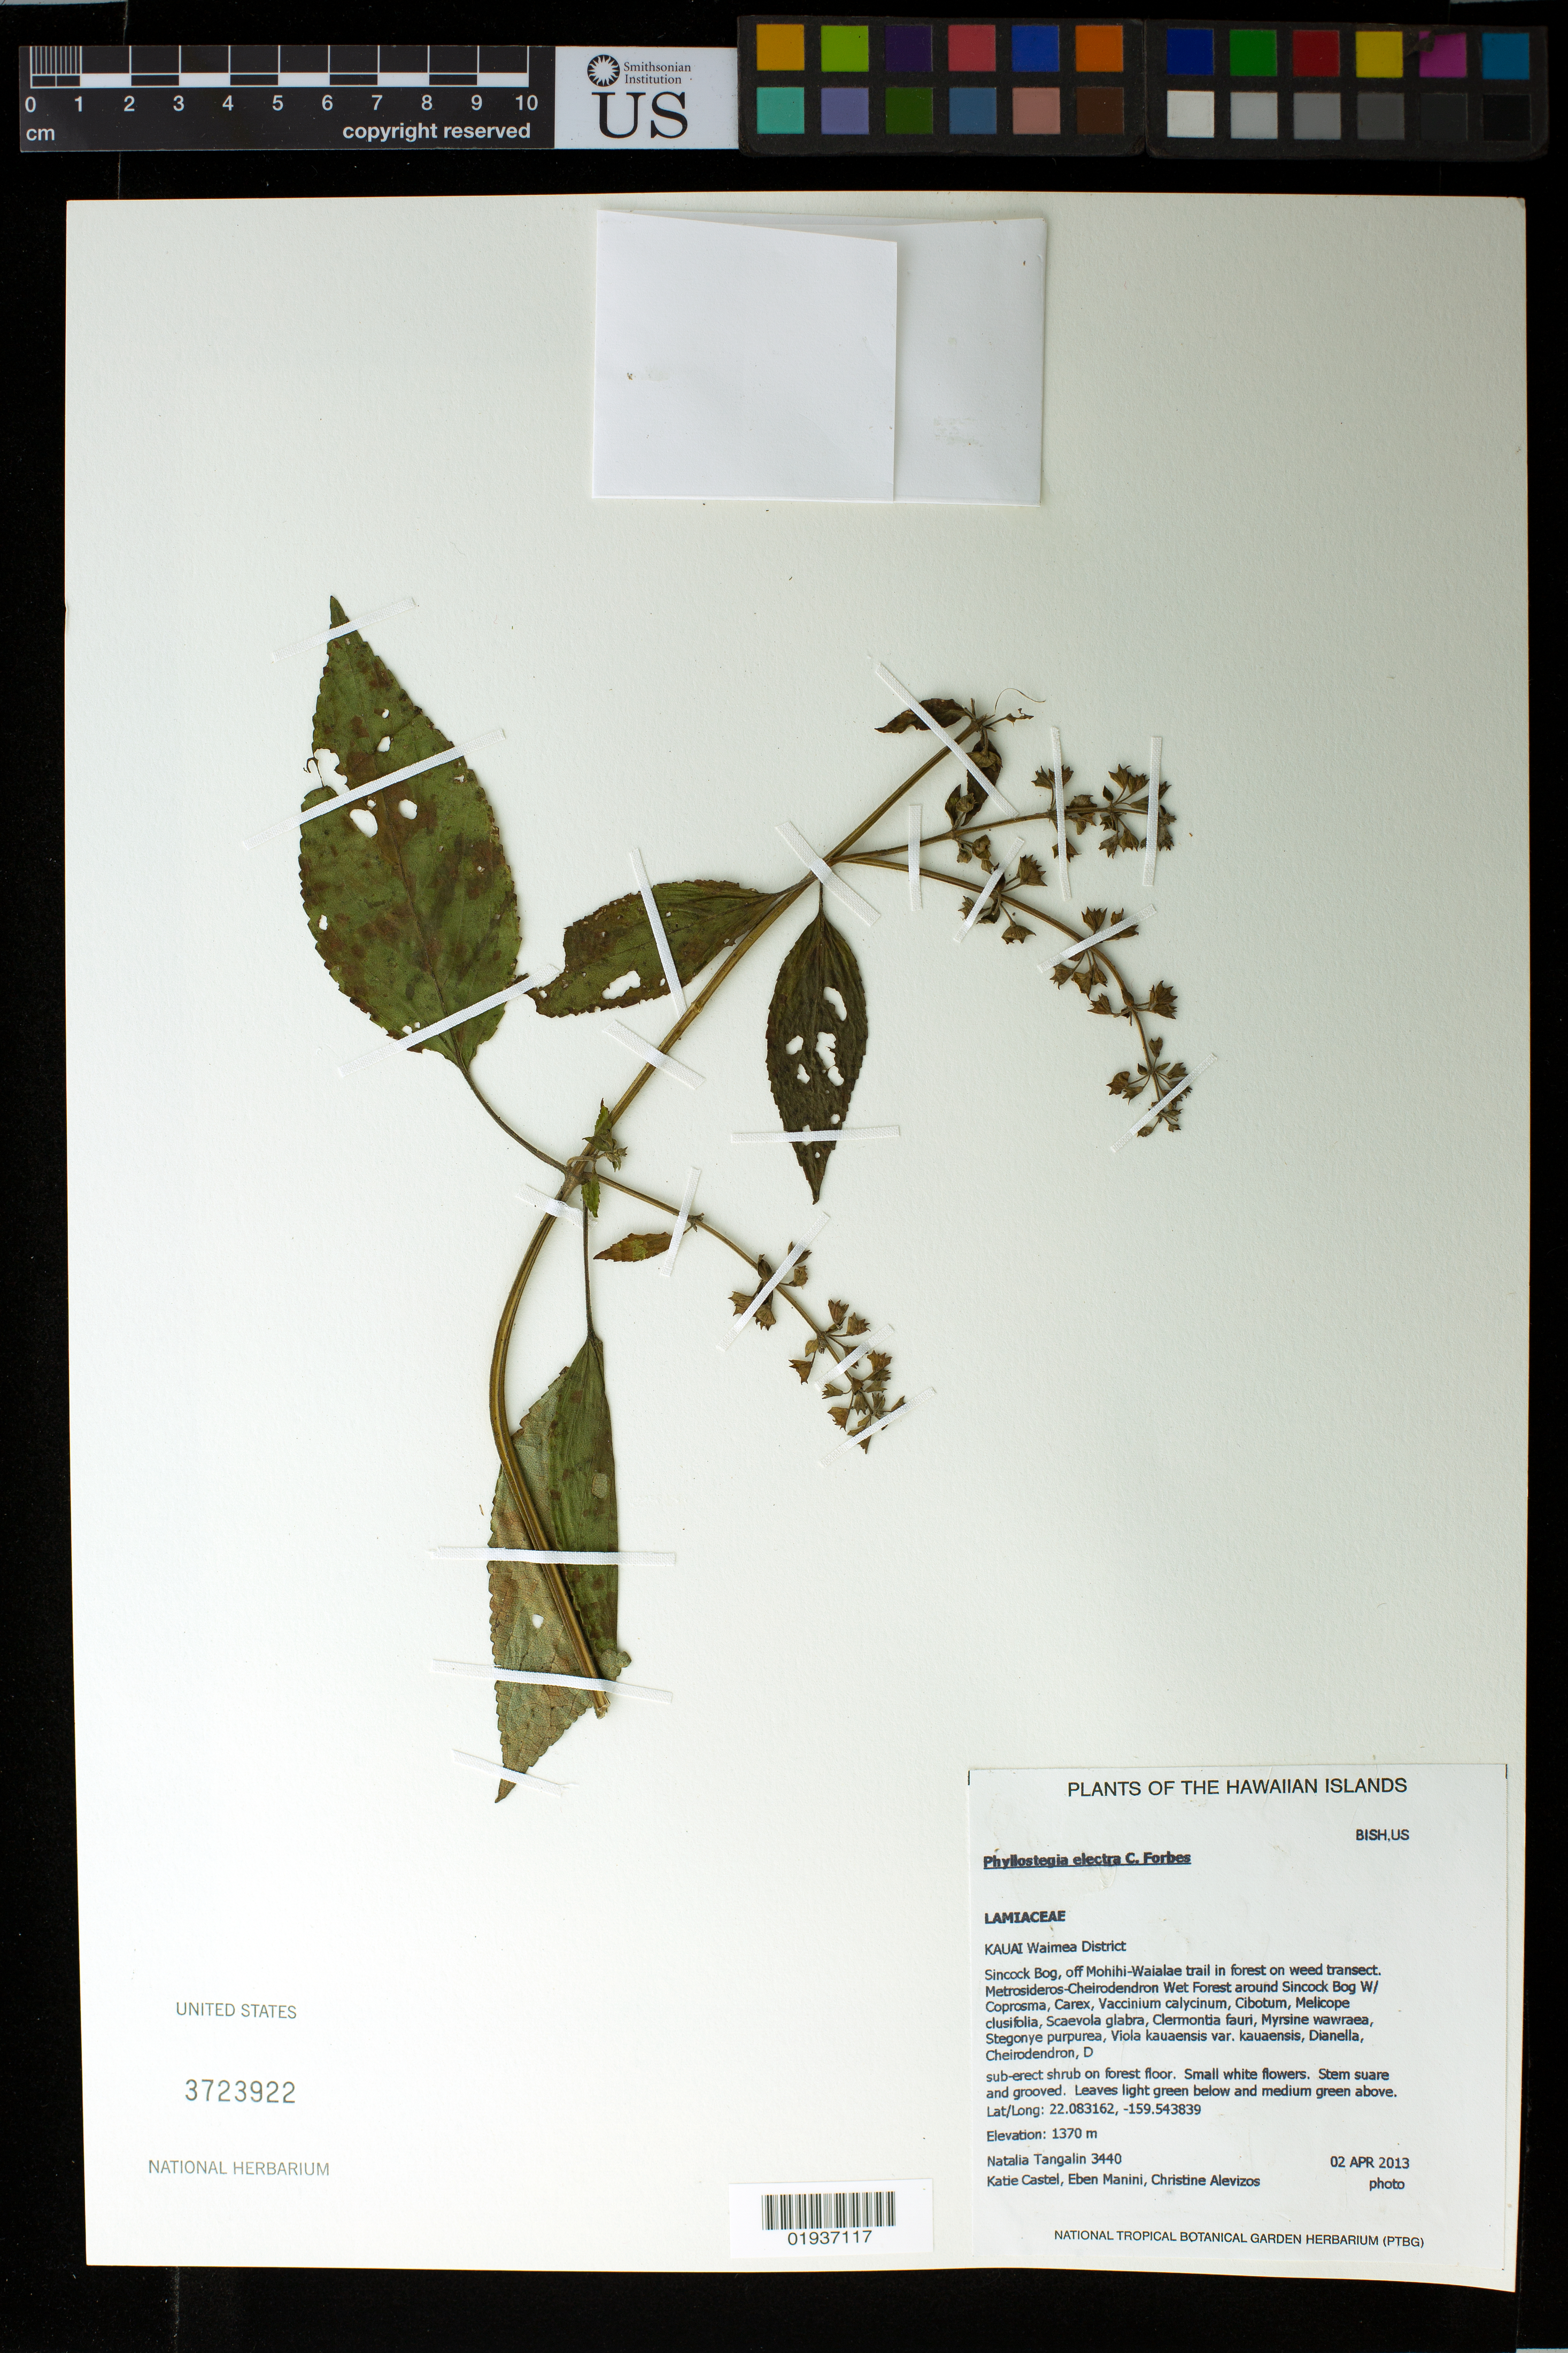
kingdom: Plantae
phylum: Tracheophyta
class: Magnoliopsida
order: Lamiales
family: Lamiaceae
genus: Phyllostegia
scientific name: Phyllostegia electra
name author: C.N. Forbes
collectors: N. Tangalin, K. Castel, E. Manini & C. Alevizos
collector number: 3440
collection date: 2013-04-02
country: United States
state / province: Hawaii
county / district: Kauai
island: Kaua'i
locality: Waimea District, Sincock Bog, off Mohihi-Waialae trail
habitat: Wet forest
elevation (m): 1370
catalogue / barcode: US 3723922